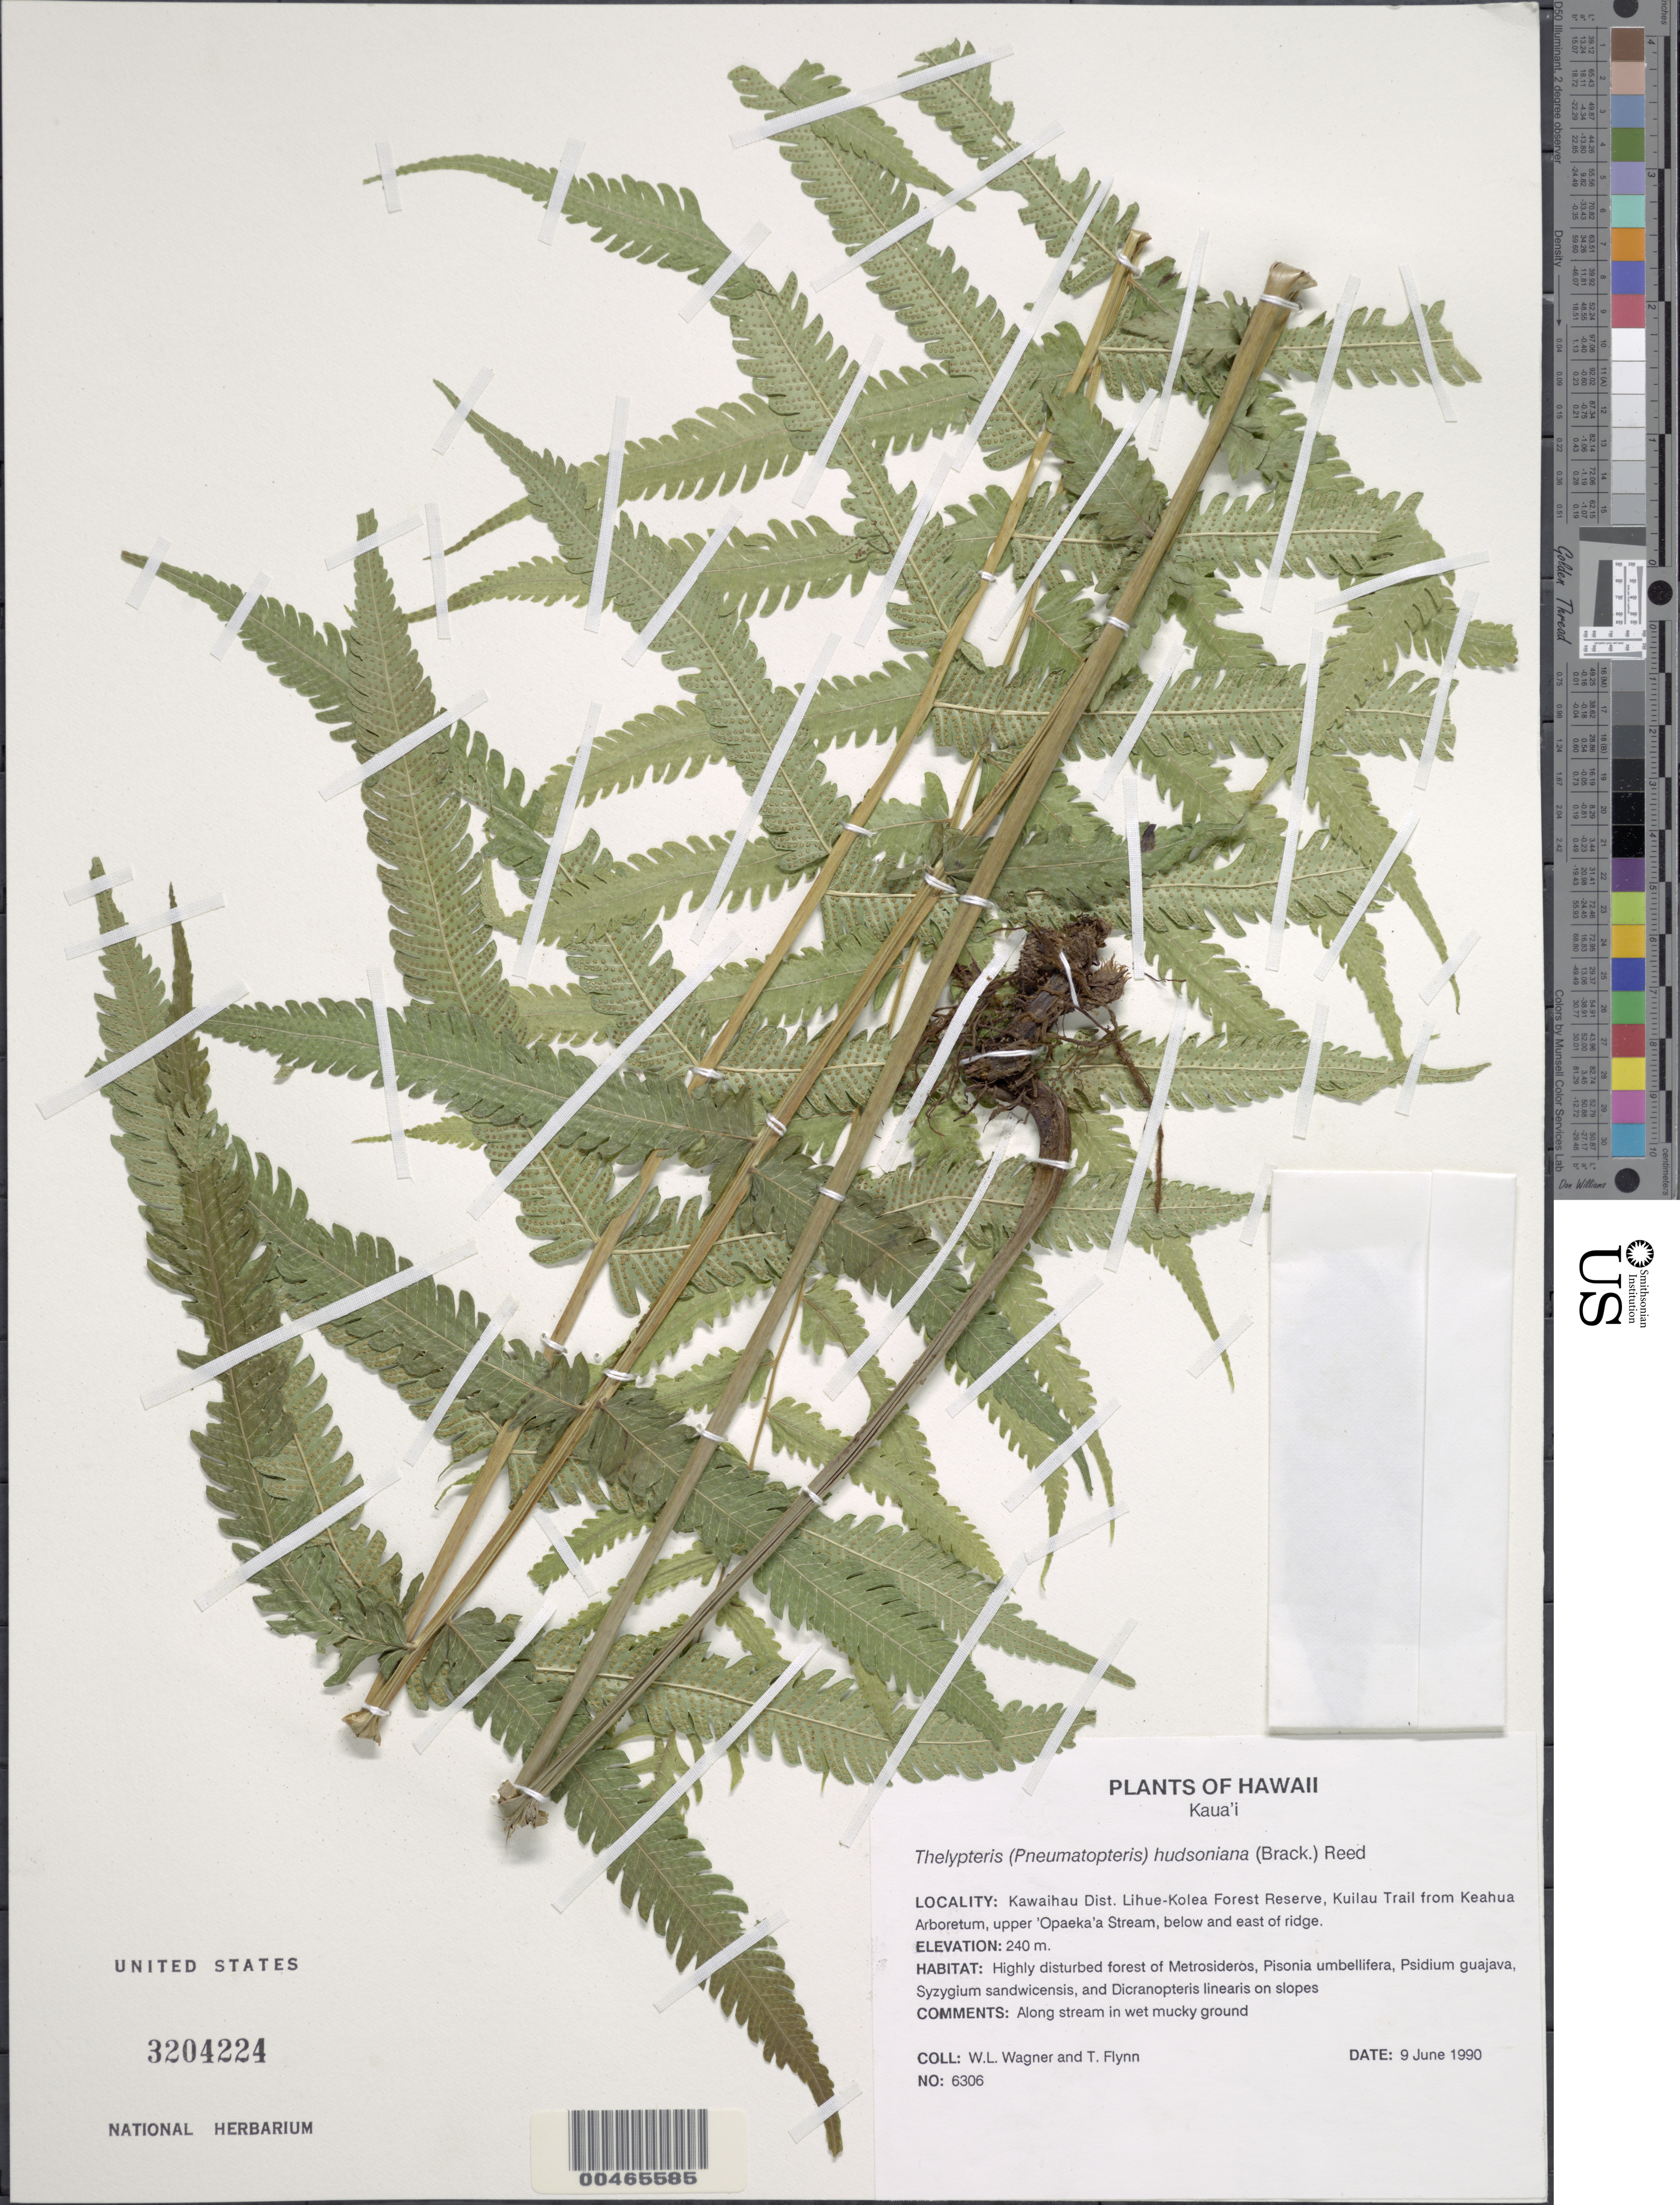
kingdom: Plantae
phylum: Tracheophyta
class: Polypodiopsida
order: Polypodiales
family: Thelypteridaceae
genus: Pneumatopteris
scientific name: Pneumatopteris hudsoniana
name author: (Brack.) Holttum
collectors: W. L. Wagner & T. W. Flynn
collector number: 6306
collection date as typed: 9 Jun 1990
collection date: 1990-06-09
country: United States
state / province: Hawaii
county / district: Kauai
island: Kaua'i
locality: Kawaihau Dist. Lihue-Kolea Forest Reserve, Kuliau Trail from Keahua Arboretum, upper Opaeka'a Stream, below and E of ridge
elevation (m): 240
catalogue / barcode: US 3204224